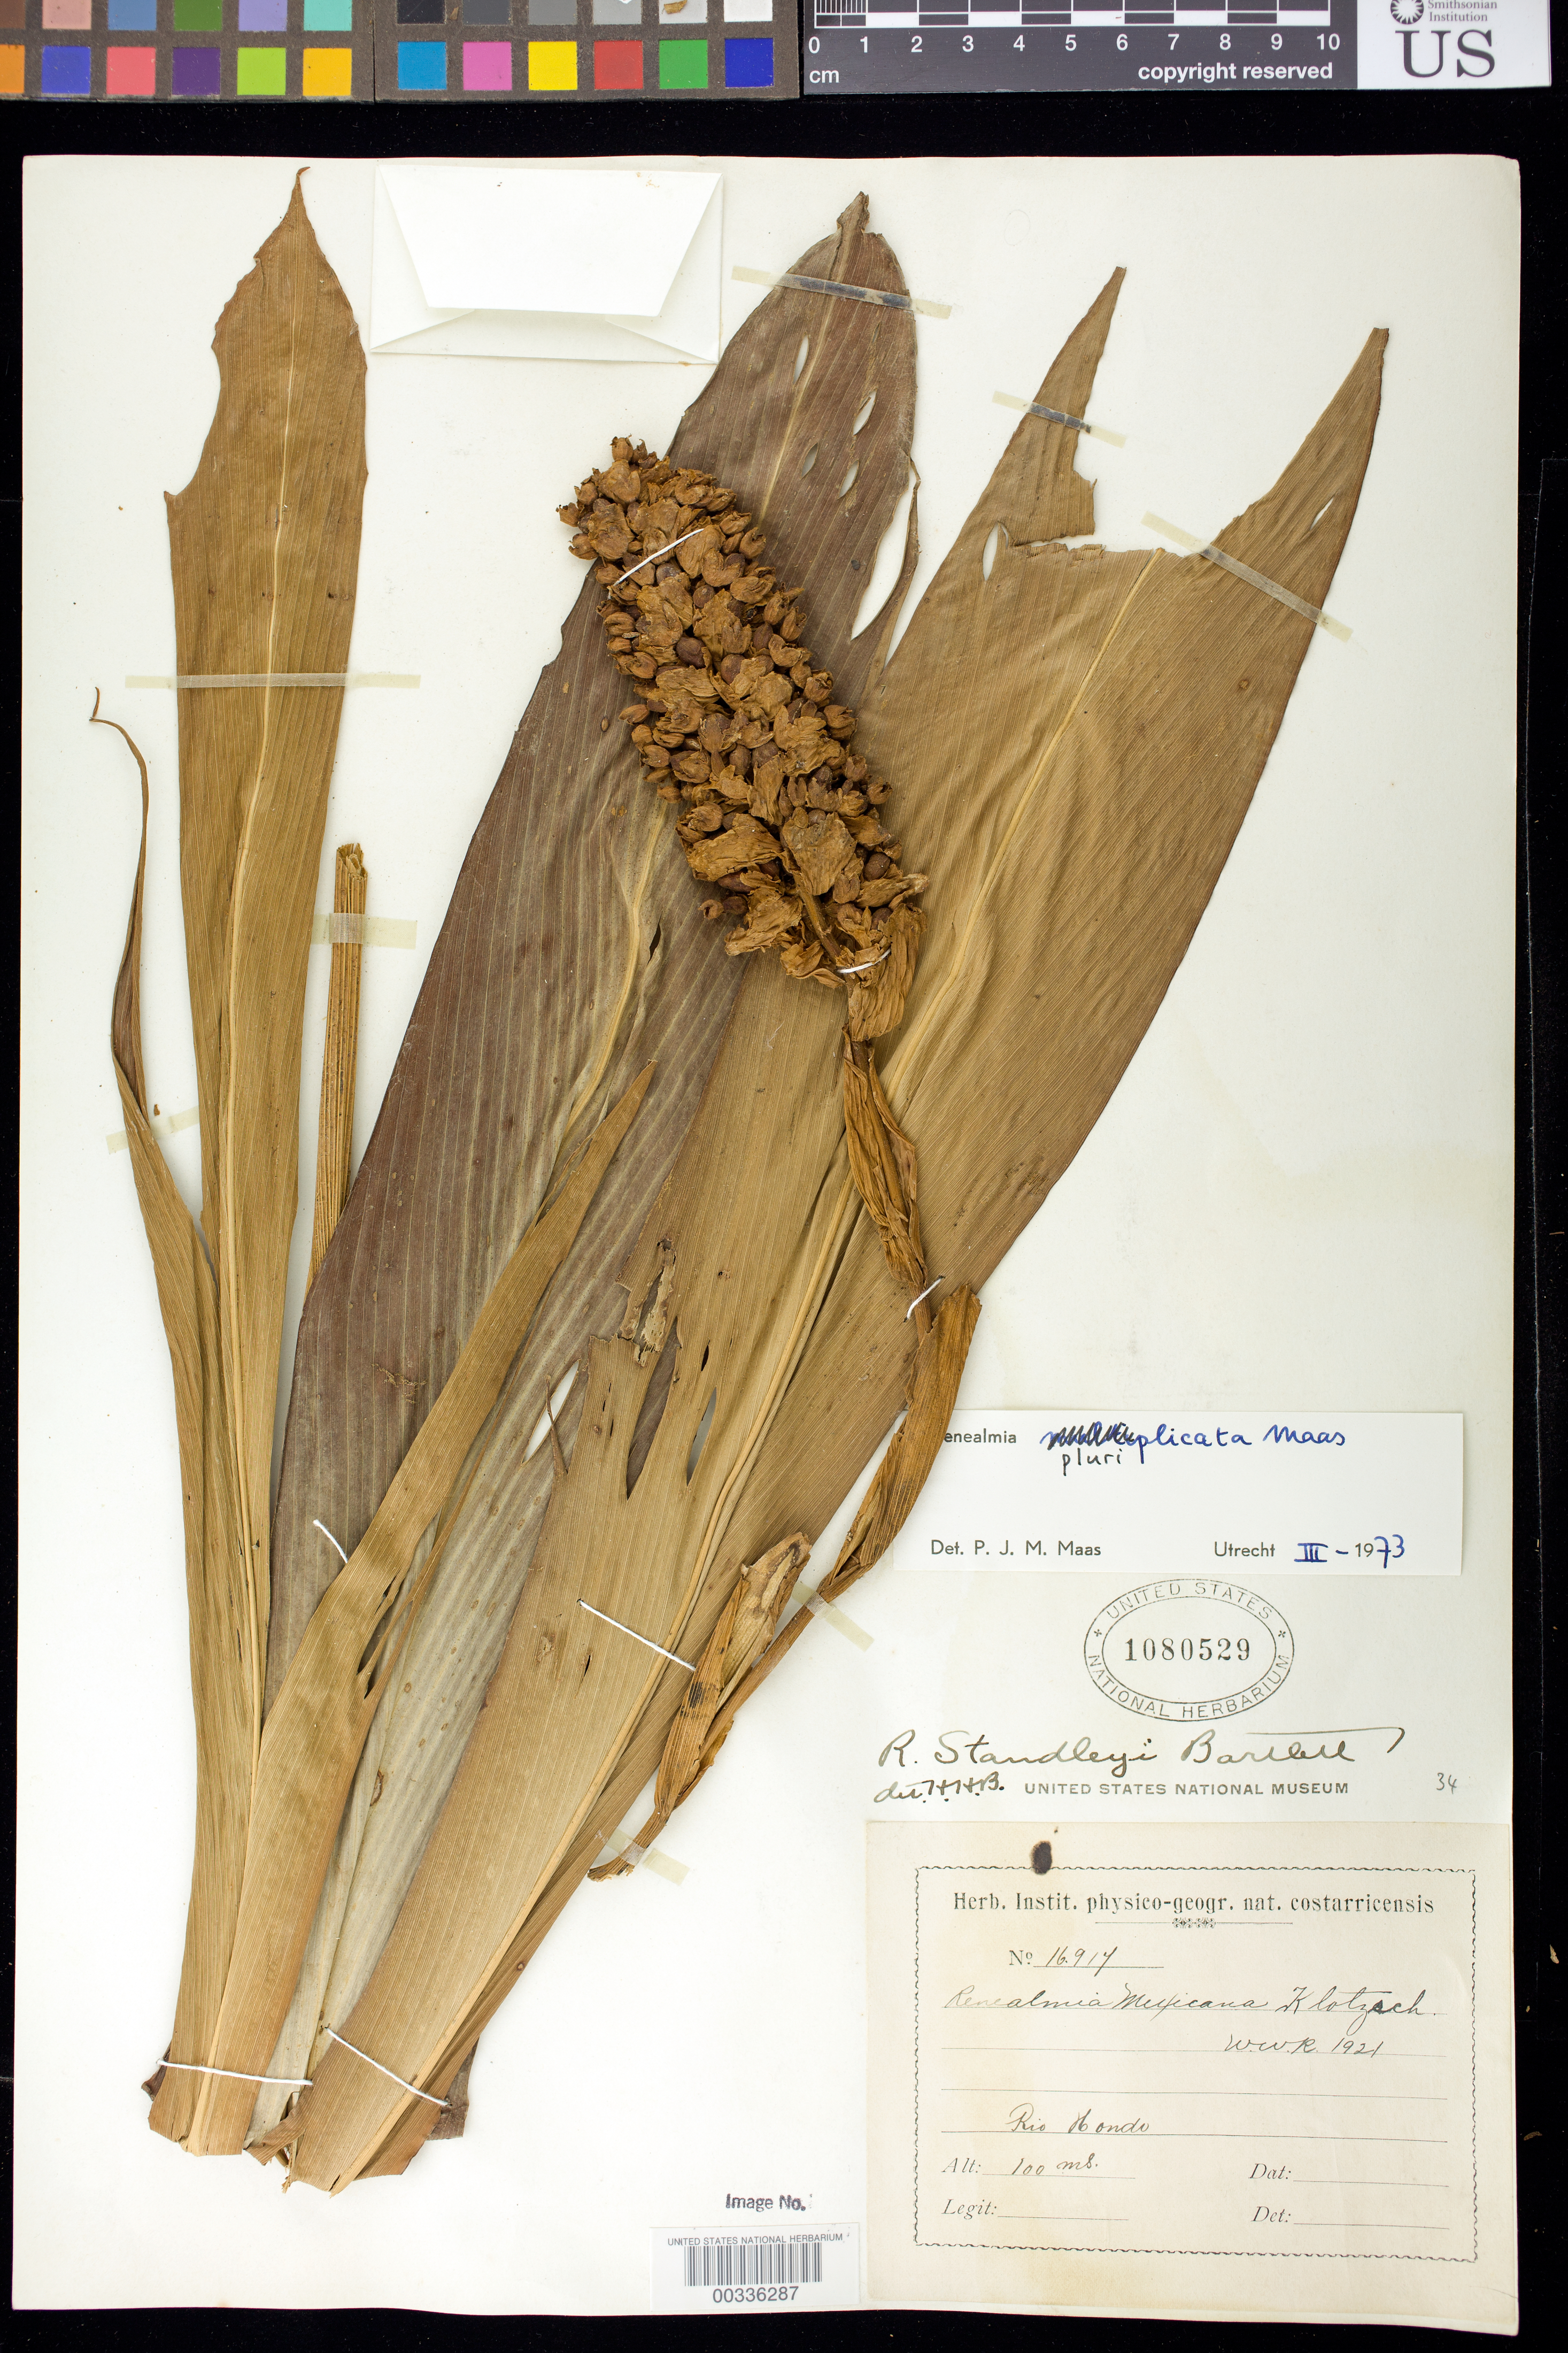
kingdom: Plantae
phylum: Tracheophyta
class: Liliopsida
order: Zingiberales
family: Zingiberaceae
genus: Renealmia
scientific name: Renealmia pluriplicata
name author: Maas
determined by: Maas, Paul J. M.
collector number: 16914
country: Costa Rica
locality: Rio Hondo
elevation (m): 100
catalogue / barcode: US 1080529